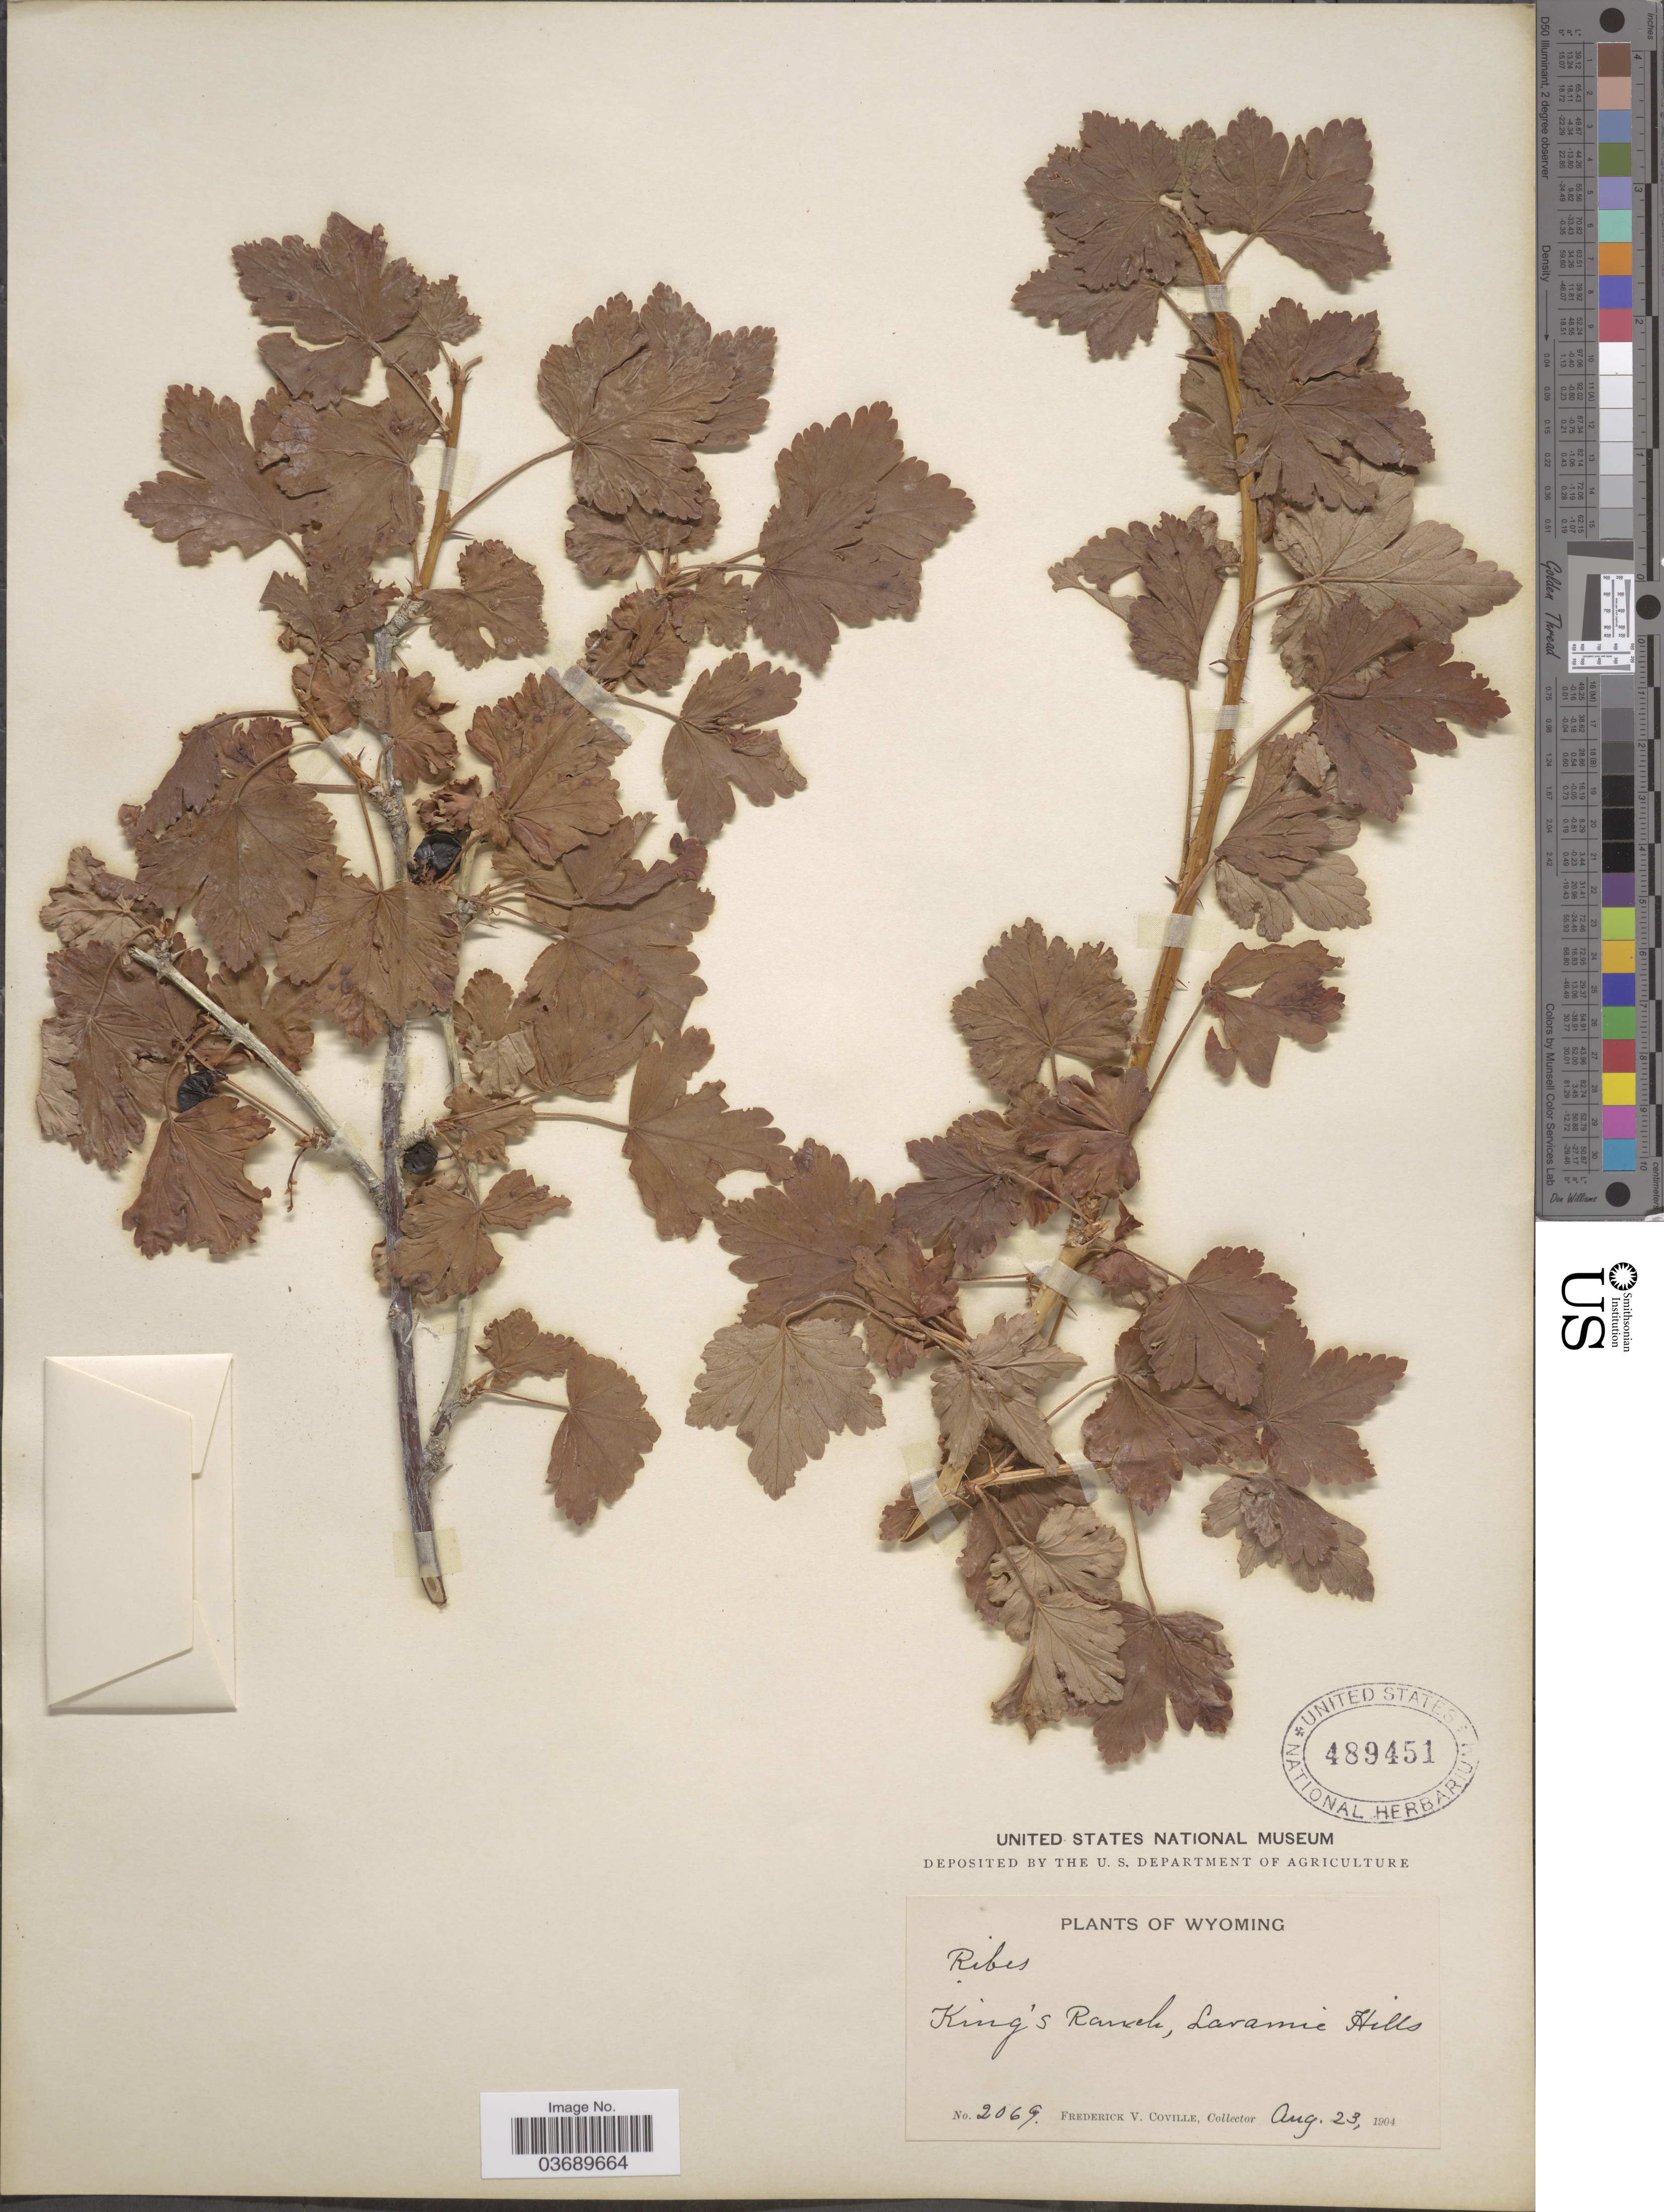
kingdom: Plantae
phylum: Tracheophyta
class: Magnoliopsida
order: Saxifragales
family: Grossulariaceae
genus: Ribes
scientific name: Ribes sp.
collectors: F. V. Coville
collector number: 2069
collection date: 1904-08-23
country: United States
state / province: Wyoming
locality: King's Ranch, Laramie Hills.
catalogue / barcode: US 489451